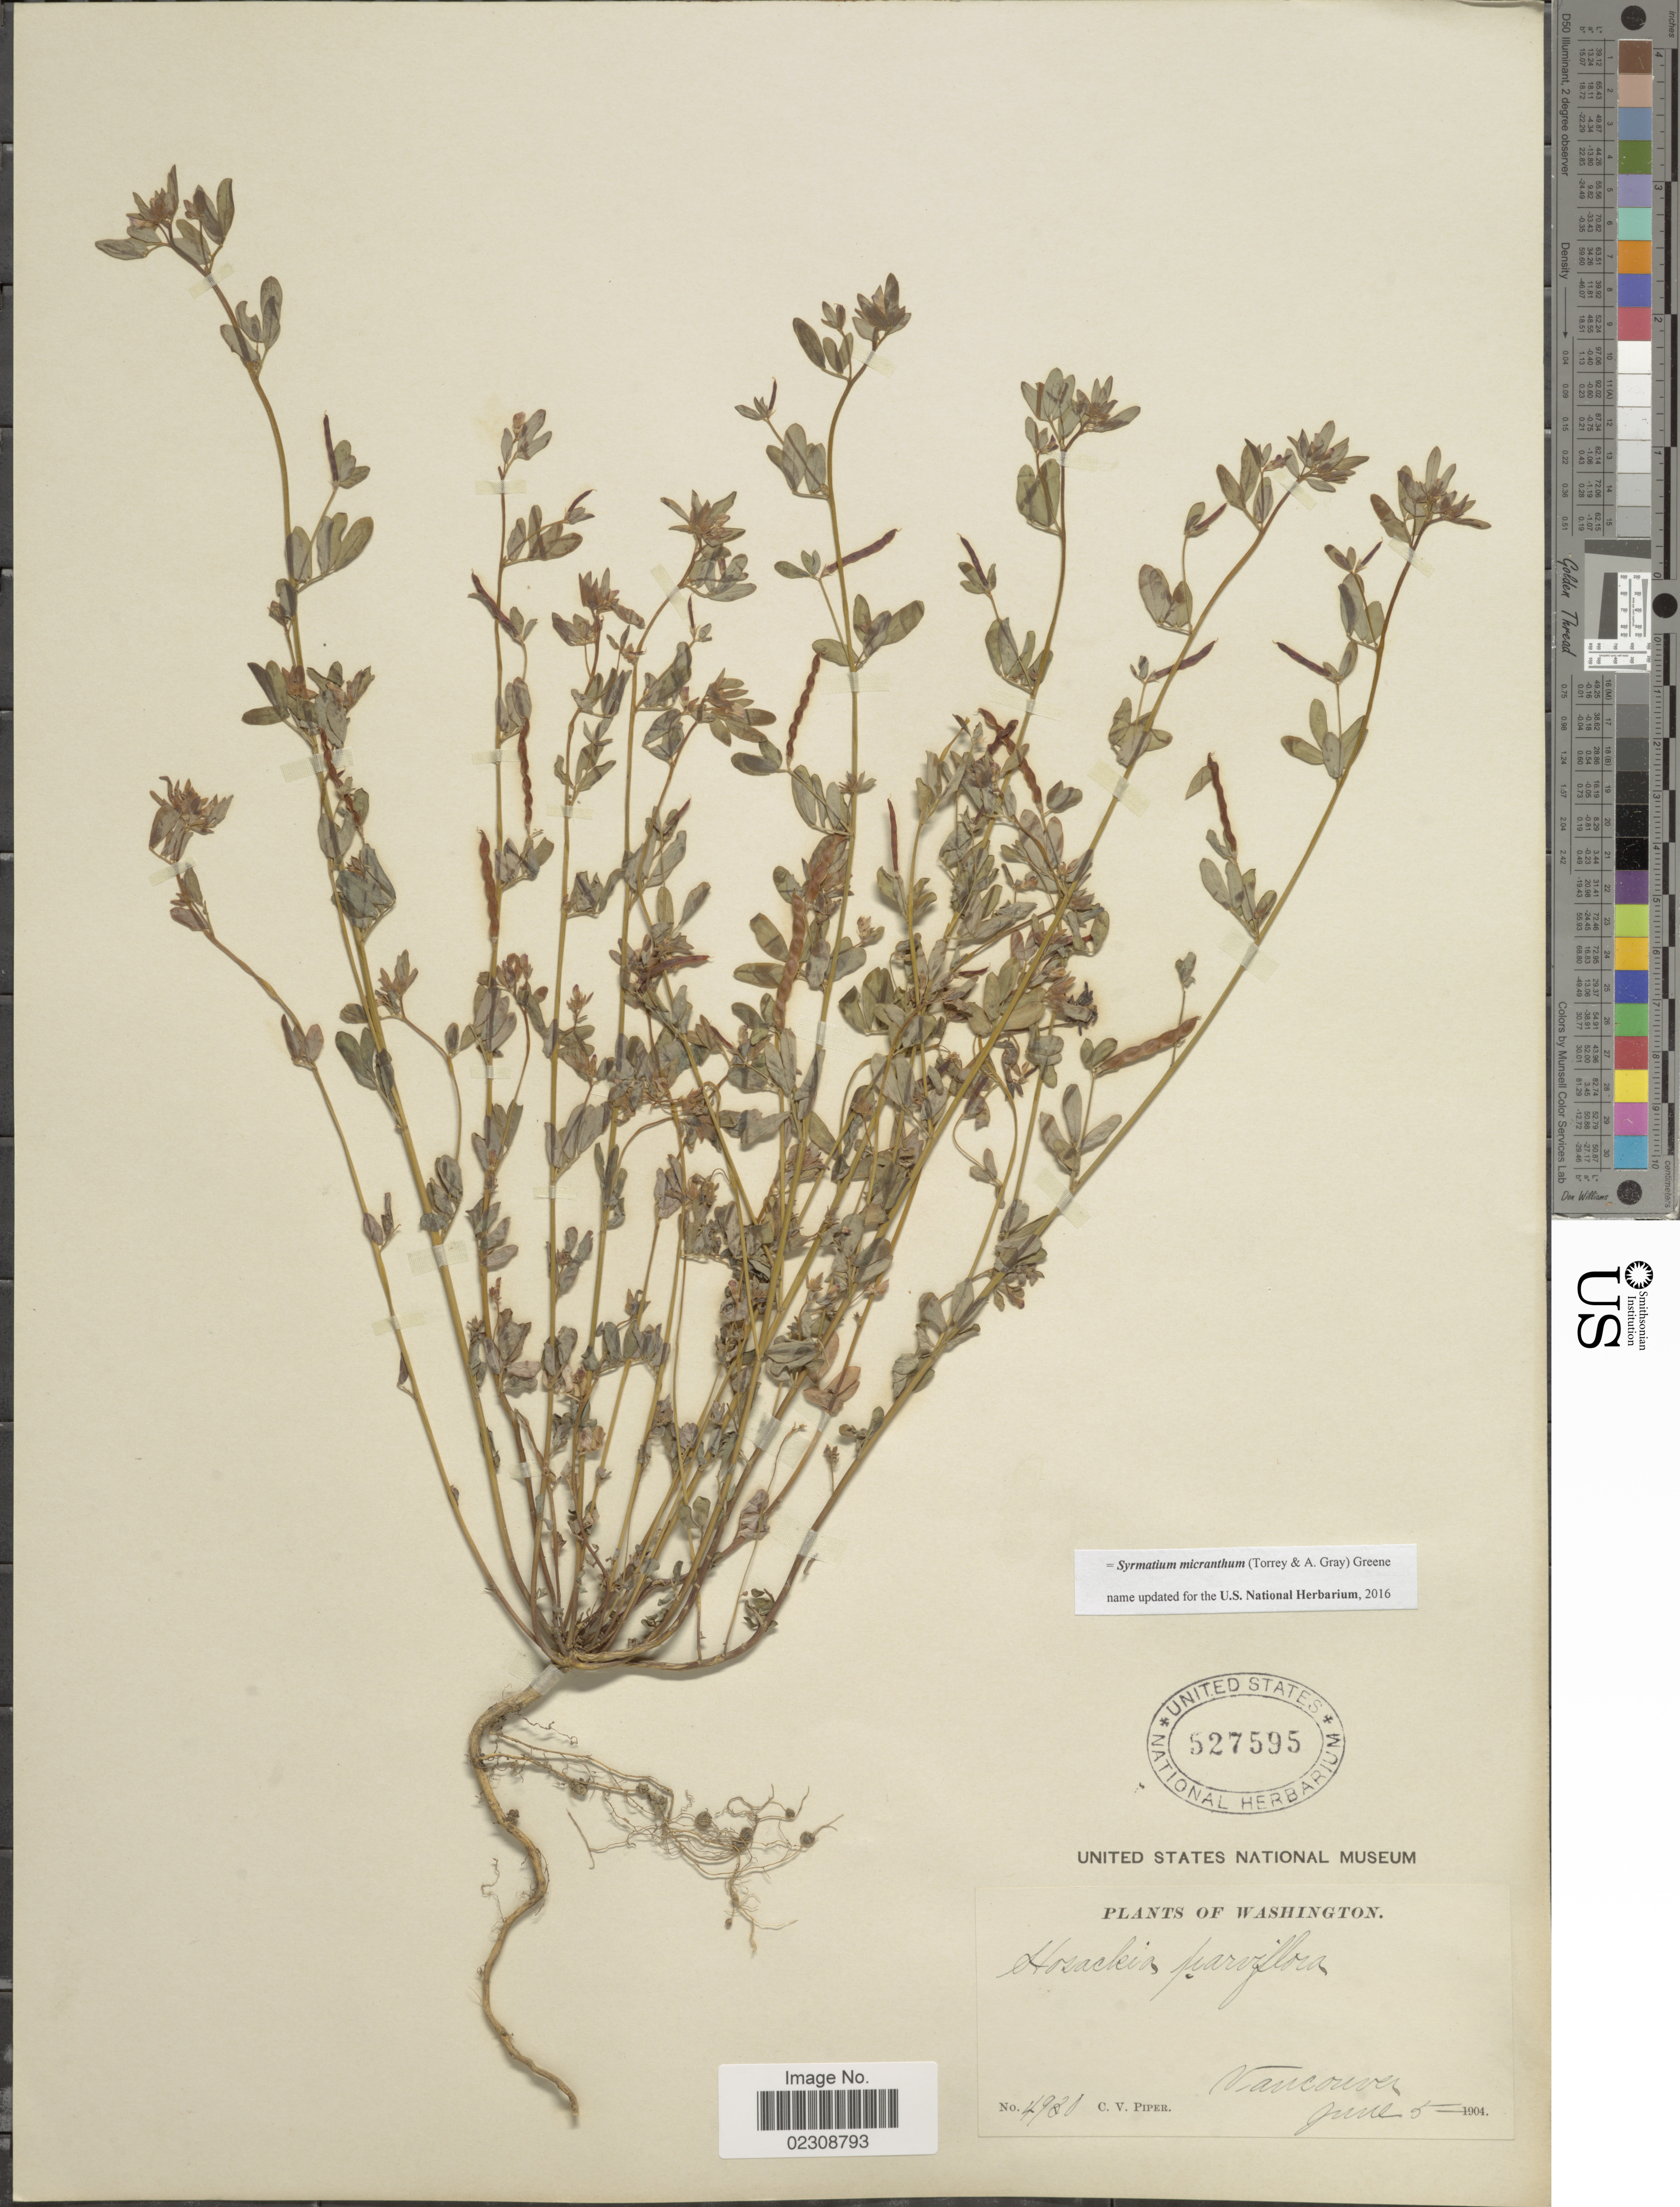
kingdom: Plantae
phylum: Tracheophyta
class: Magnoliopsida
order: Fabales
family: Fabaceae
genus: Syrmatium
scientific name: Syrmatium micranthum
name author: (Torr. & A. Gray) Greene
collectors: C. V. Piper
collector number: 4931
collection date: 1904-06-05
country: United States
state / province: Washington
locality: Vancouver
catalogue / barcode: US 527595